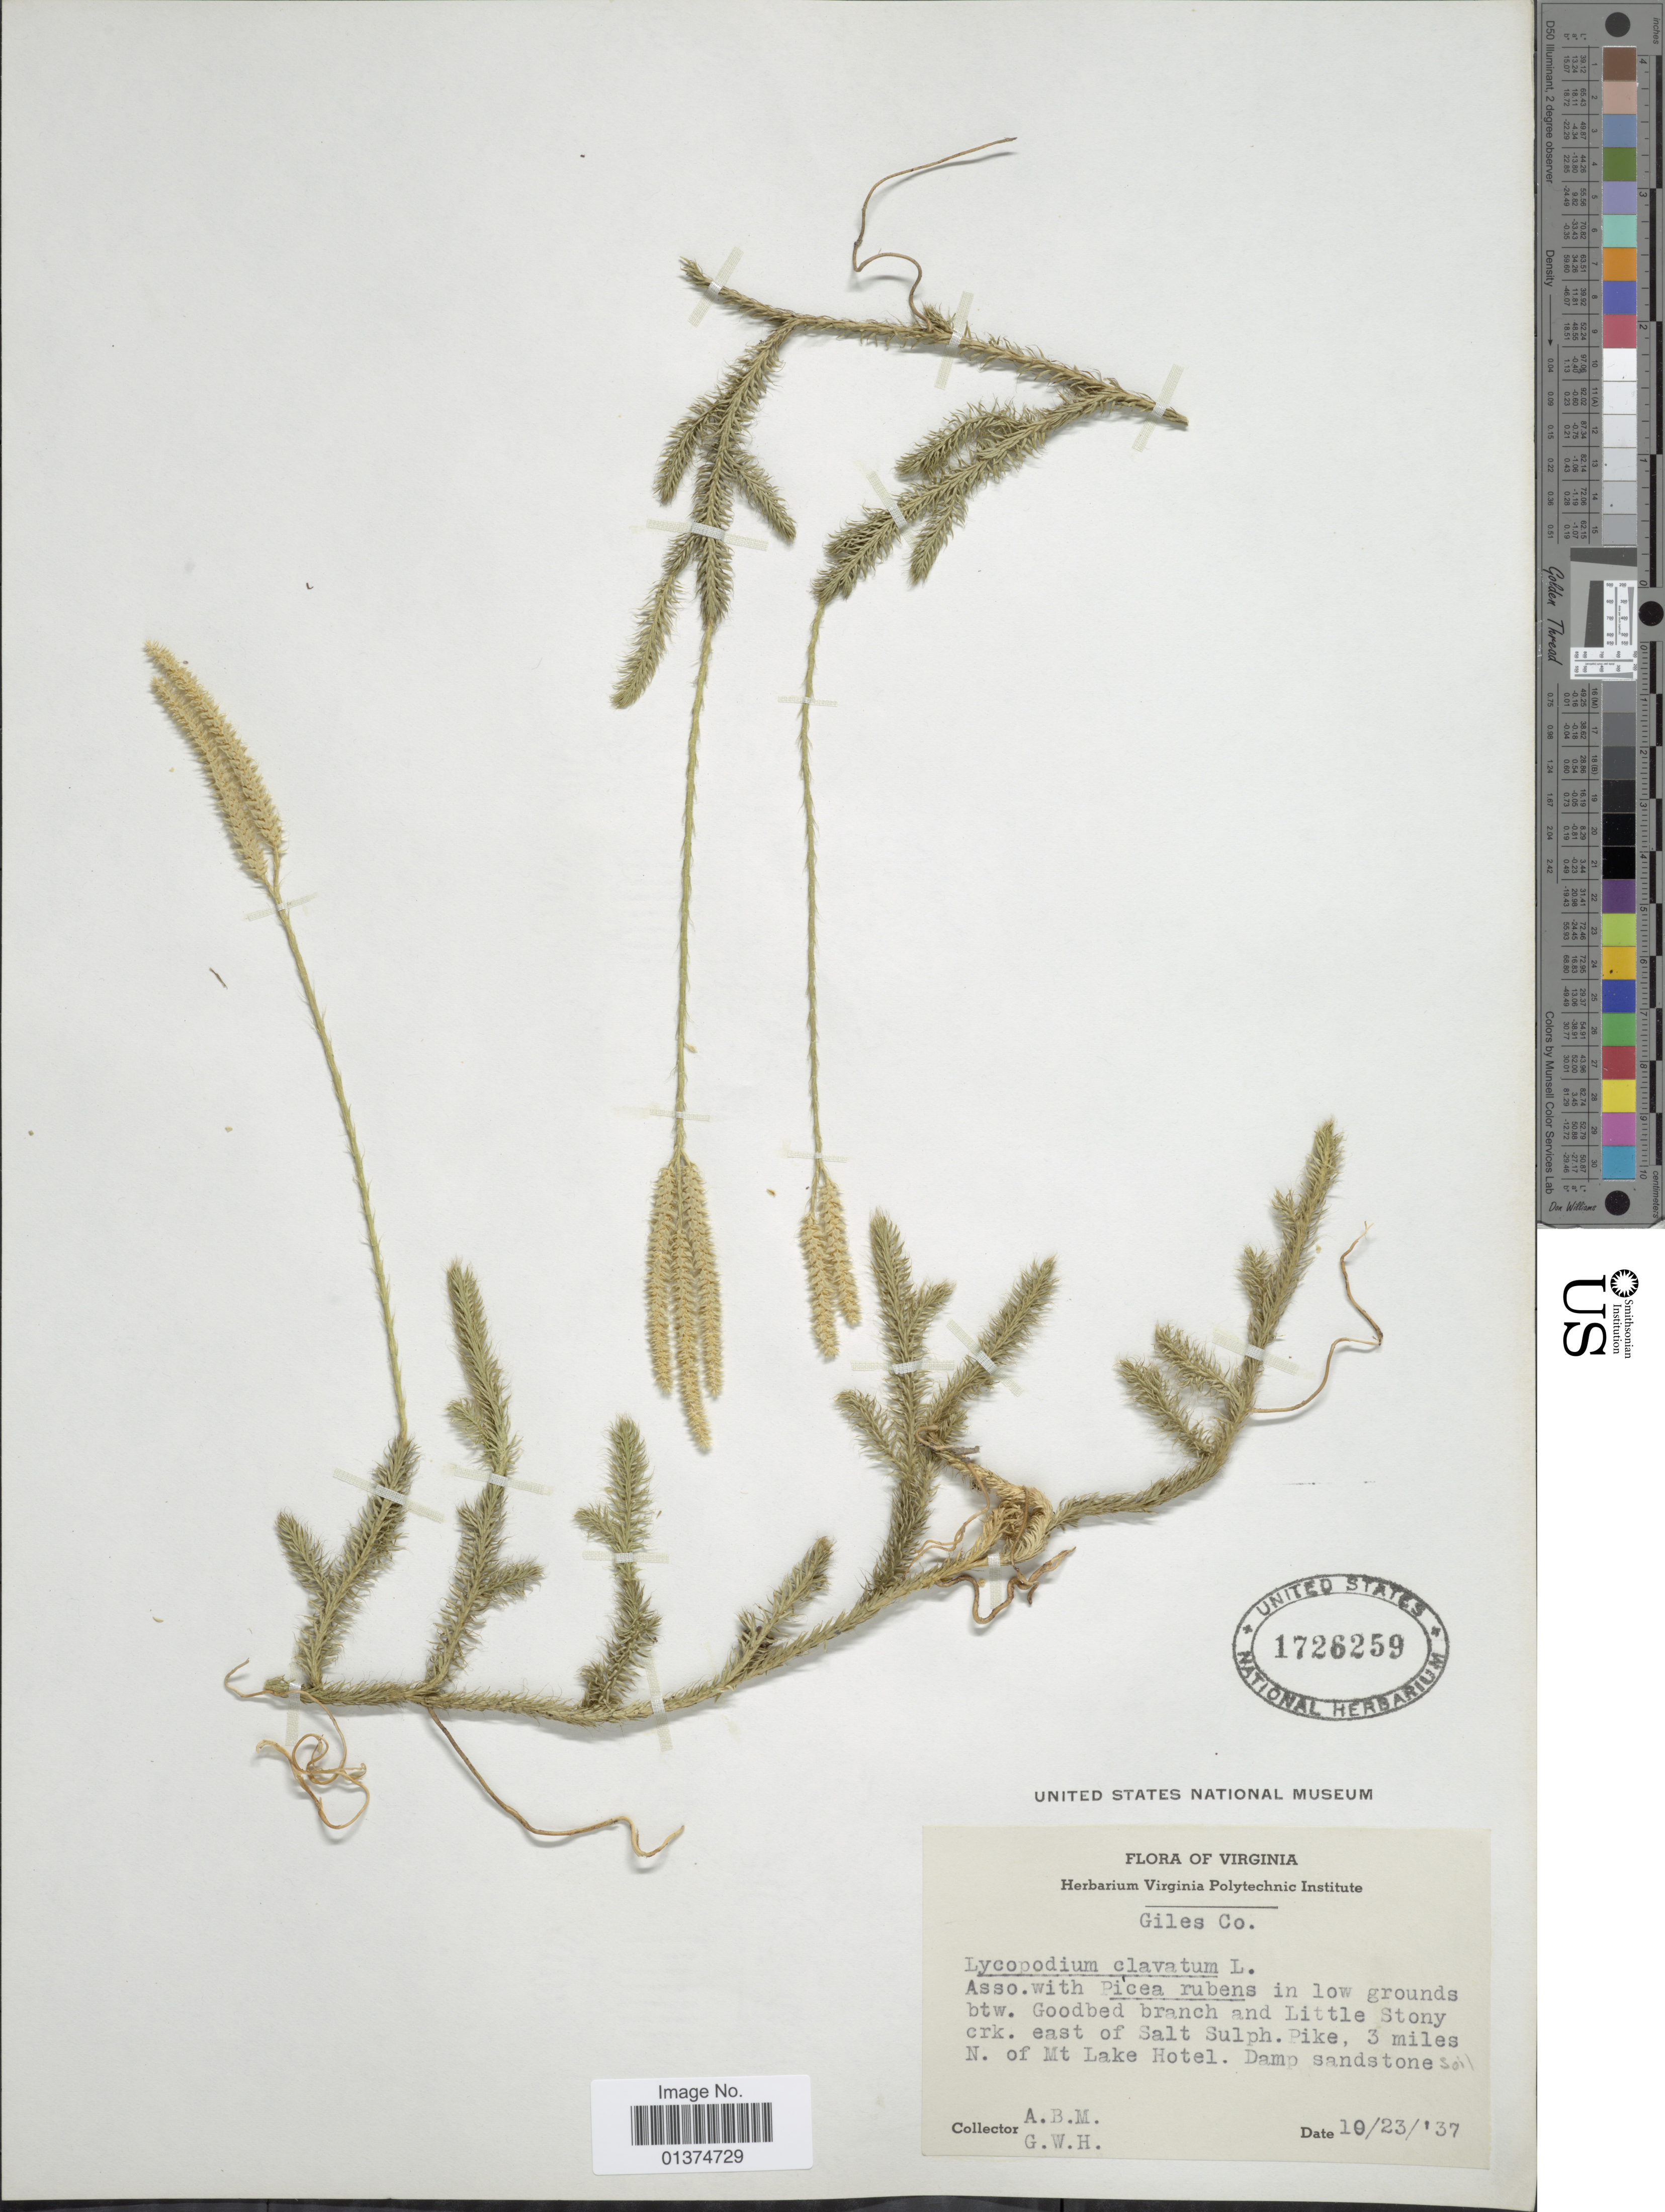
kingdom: Plantae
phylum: Tracheophyta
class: Lycopodiopsida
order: Lycopodiales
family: Lycopodiaceae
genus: Lycopodium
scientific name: Lycopodium clavatum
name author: L.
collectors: A. B. M. & G. W. H.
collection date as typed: Transcribed d/m/y: 23/10/37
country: United States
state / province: Virginia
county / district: Giles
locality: between Goodbed Branch and Little Stony Creek. E of Salt-Sulphur Pike, 3 miles N. of Mt Lake Hotel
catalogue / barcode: US 1726259